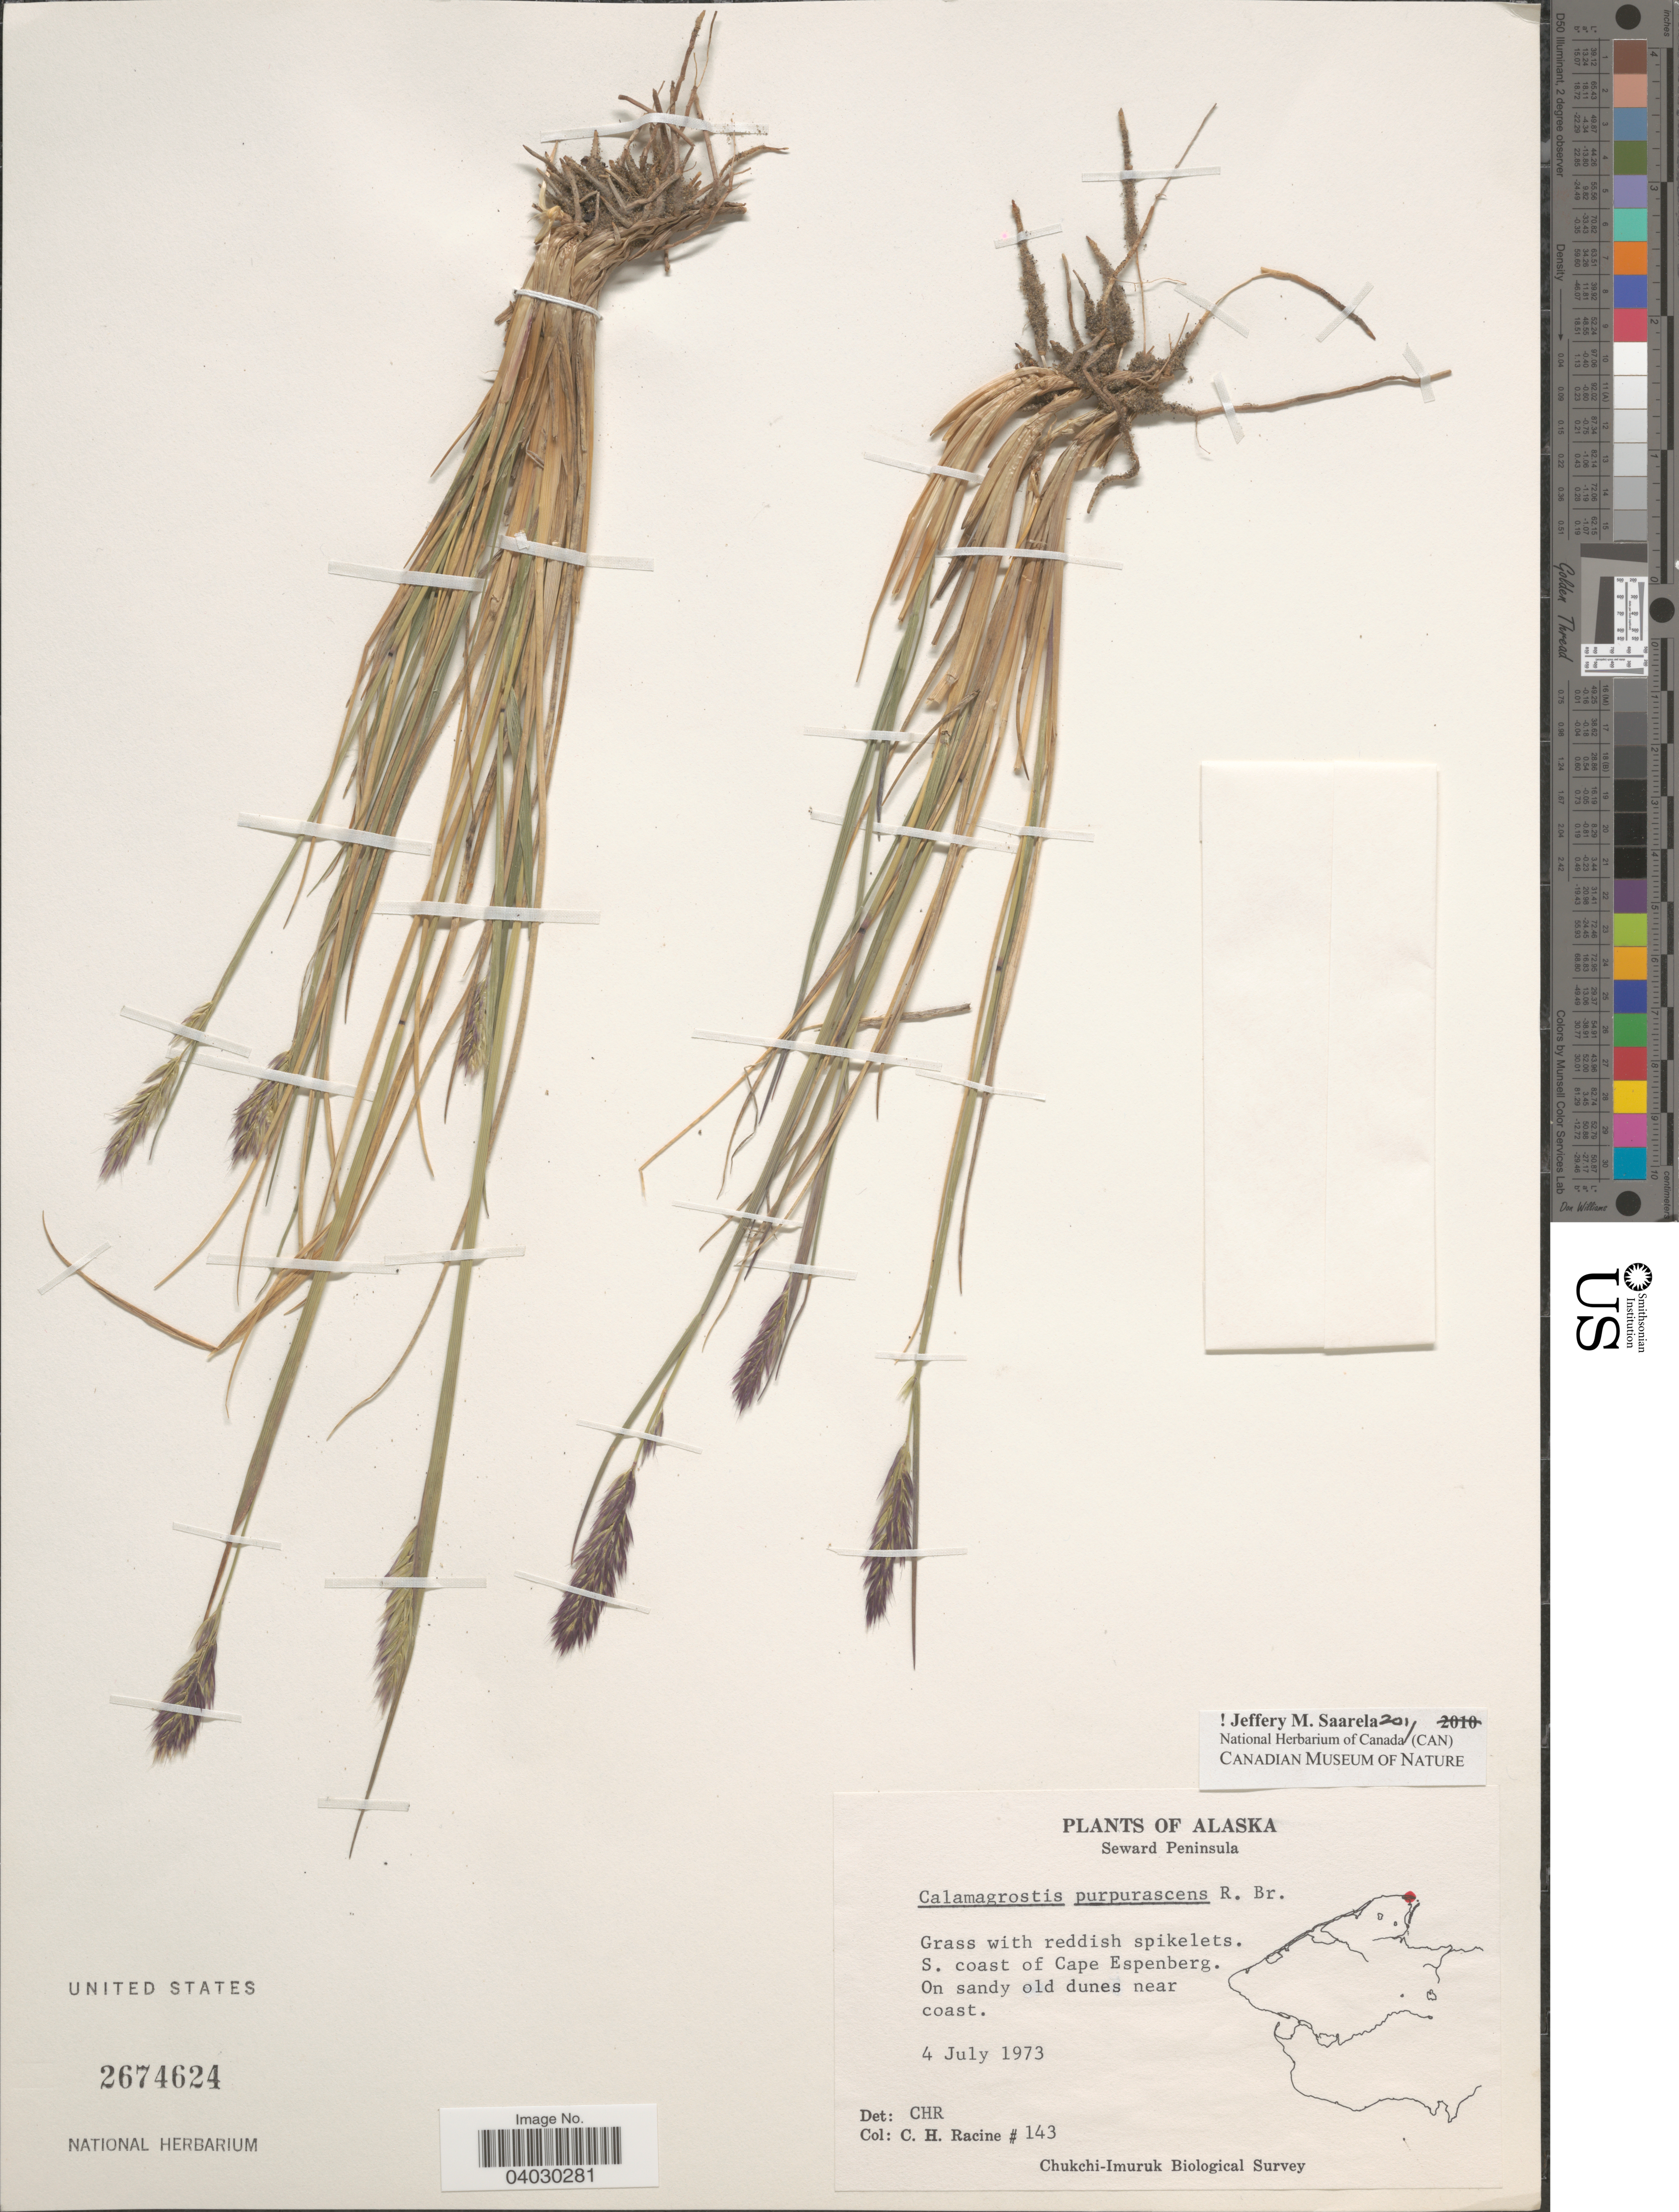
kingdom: Plantae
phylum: Tracheophyta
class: Liliopsida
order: Poales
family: Poaceae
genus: Calamagrostis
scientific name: Calamagrostis purpurascens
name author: R. Br.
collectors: C. Racine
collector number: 143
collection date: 1973-07-04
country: United States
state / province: Alaska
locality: Seward Peninsula. S. coast of Cape Espenberg. Near coast.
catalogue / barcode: US 2674624